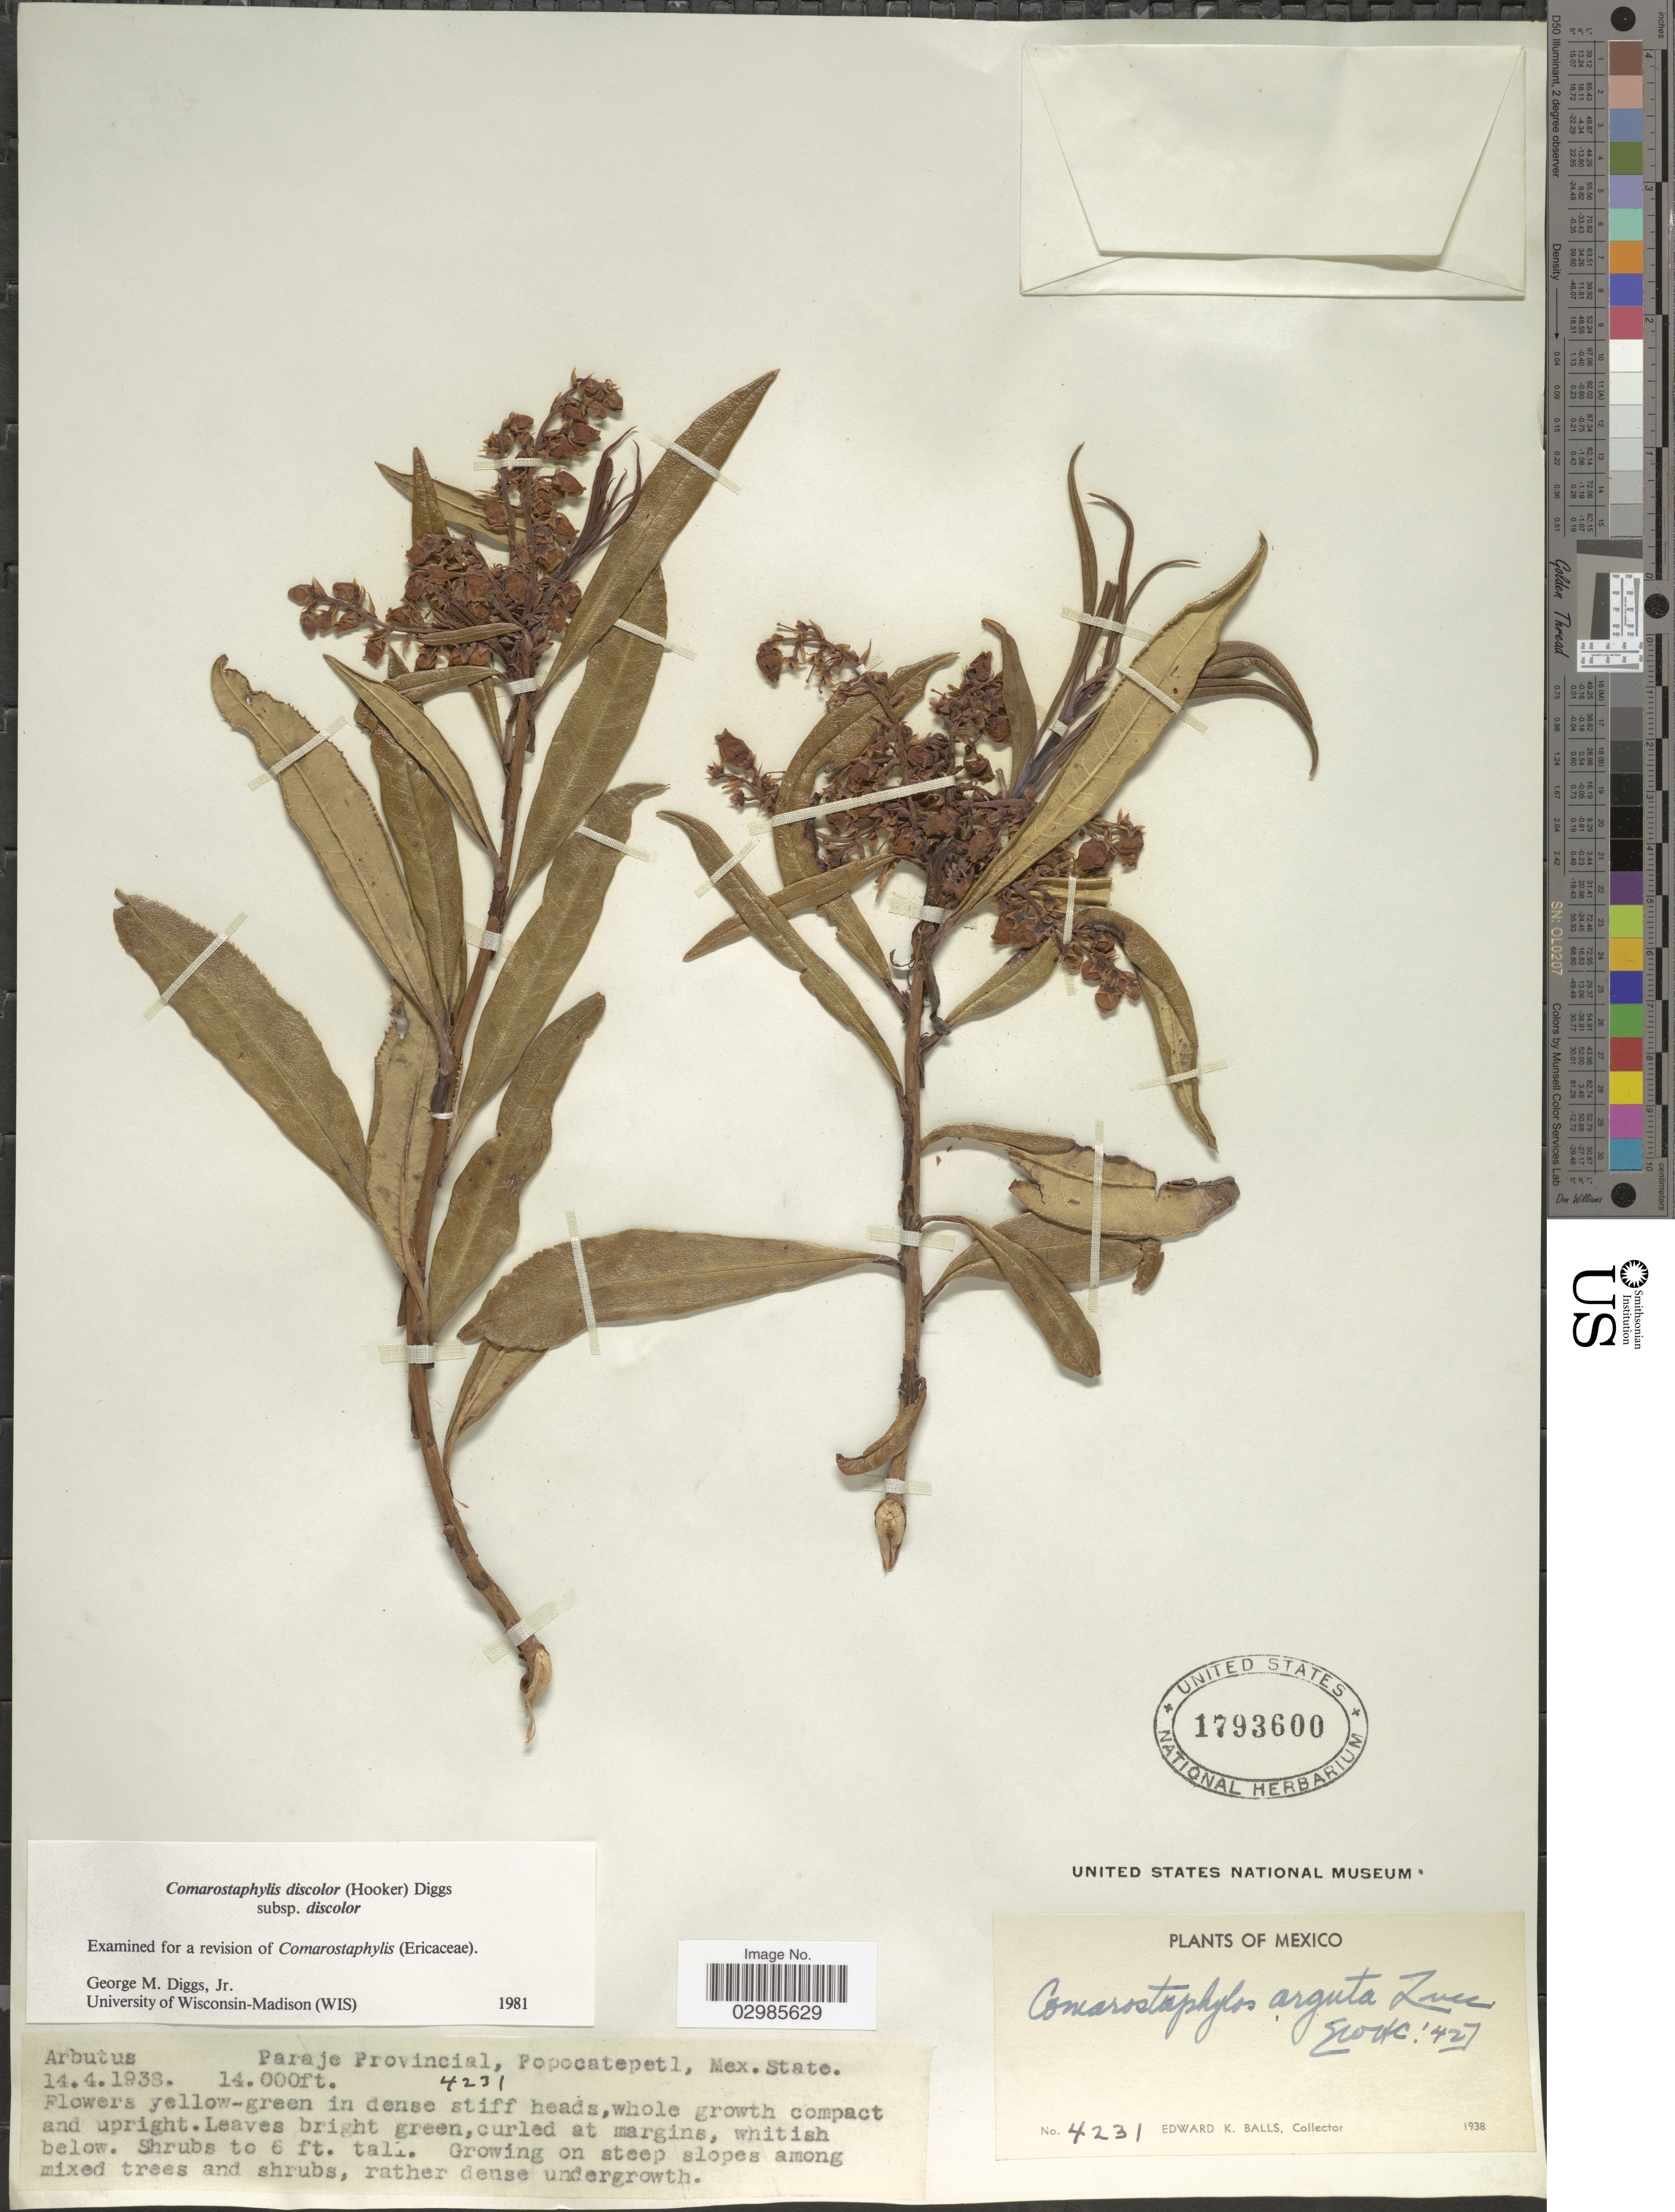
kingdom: Plantae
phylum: Tracheophyta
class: Magnoliopsida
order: Ericales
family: Ericaceae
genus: Comarostaphylis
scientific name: Comarostaphylis discolor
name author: (Hook.) Diggs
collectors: E. K. Balls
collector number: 4231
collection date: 1938-04-14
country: Mexico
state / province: México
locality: Paraje Provincial, Popocatepetl, Mex. State.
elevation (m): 4267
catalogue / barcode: US 1793600